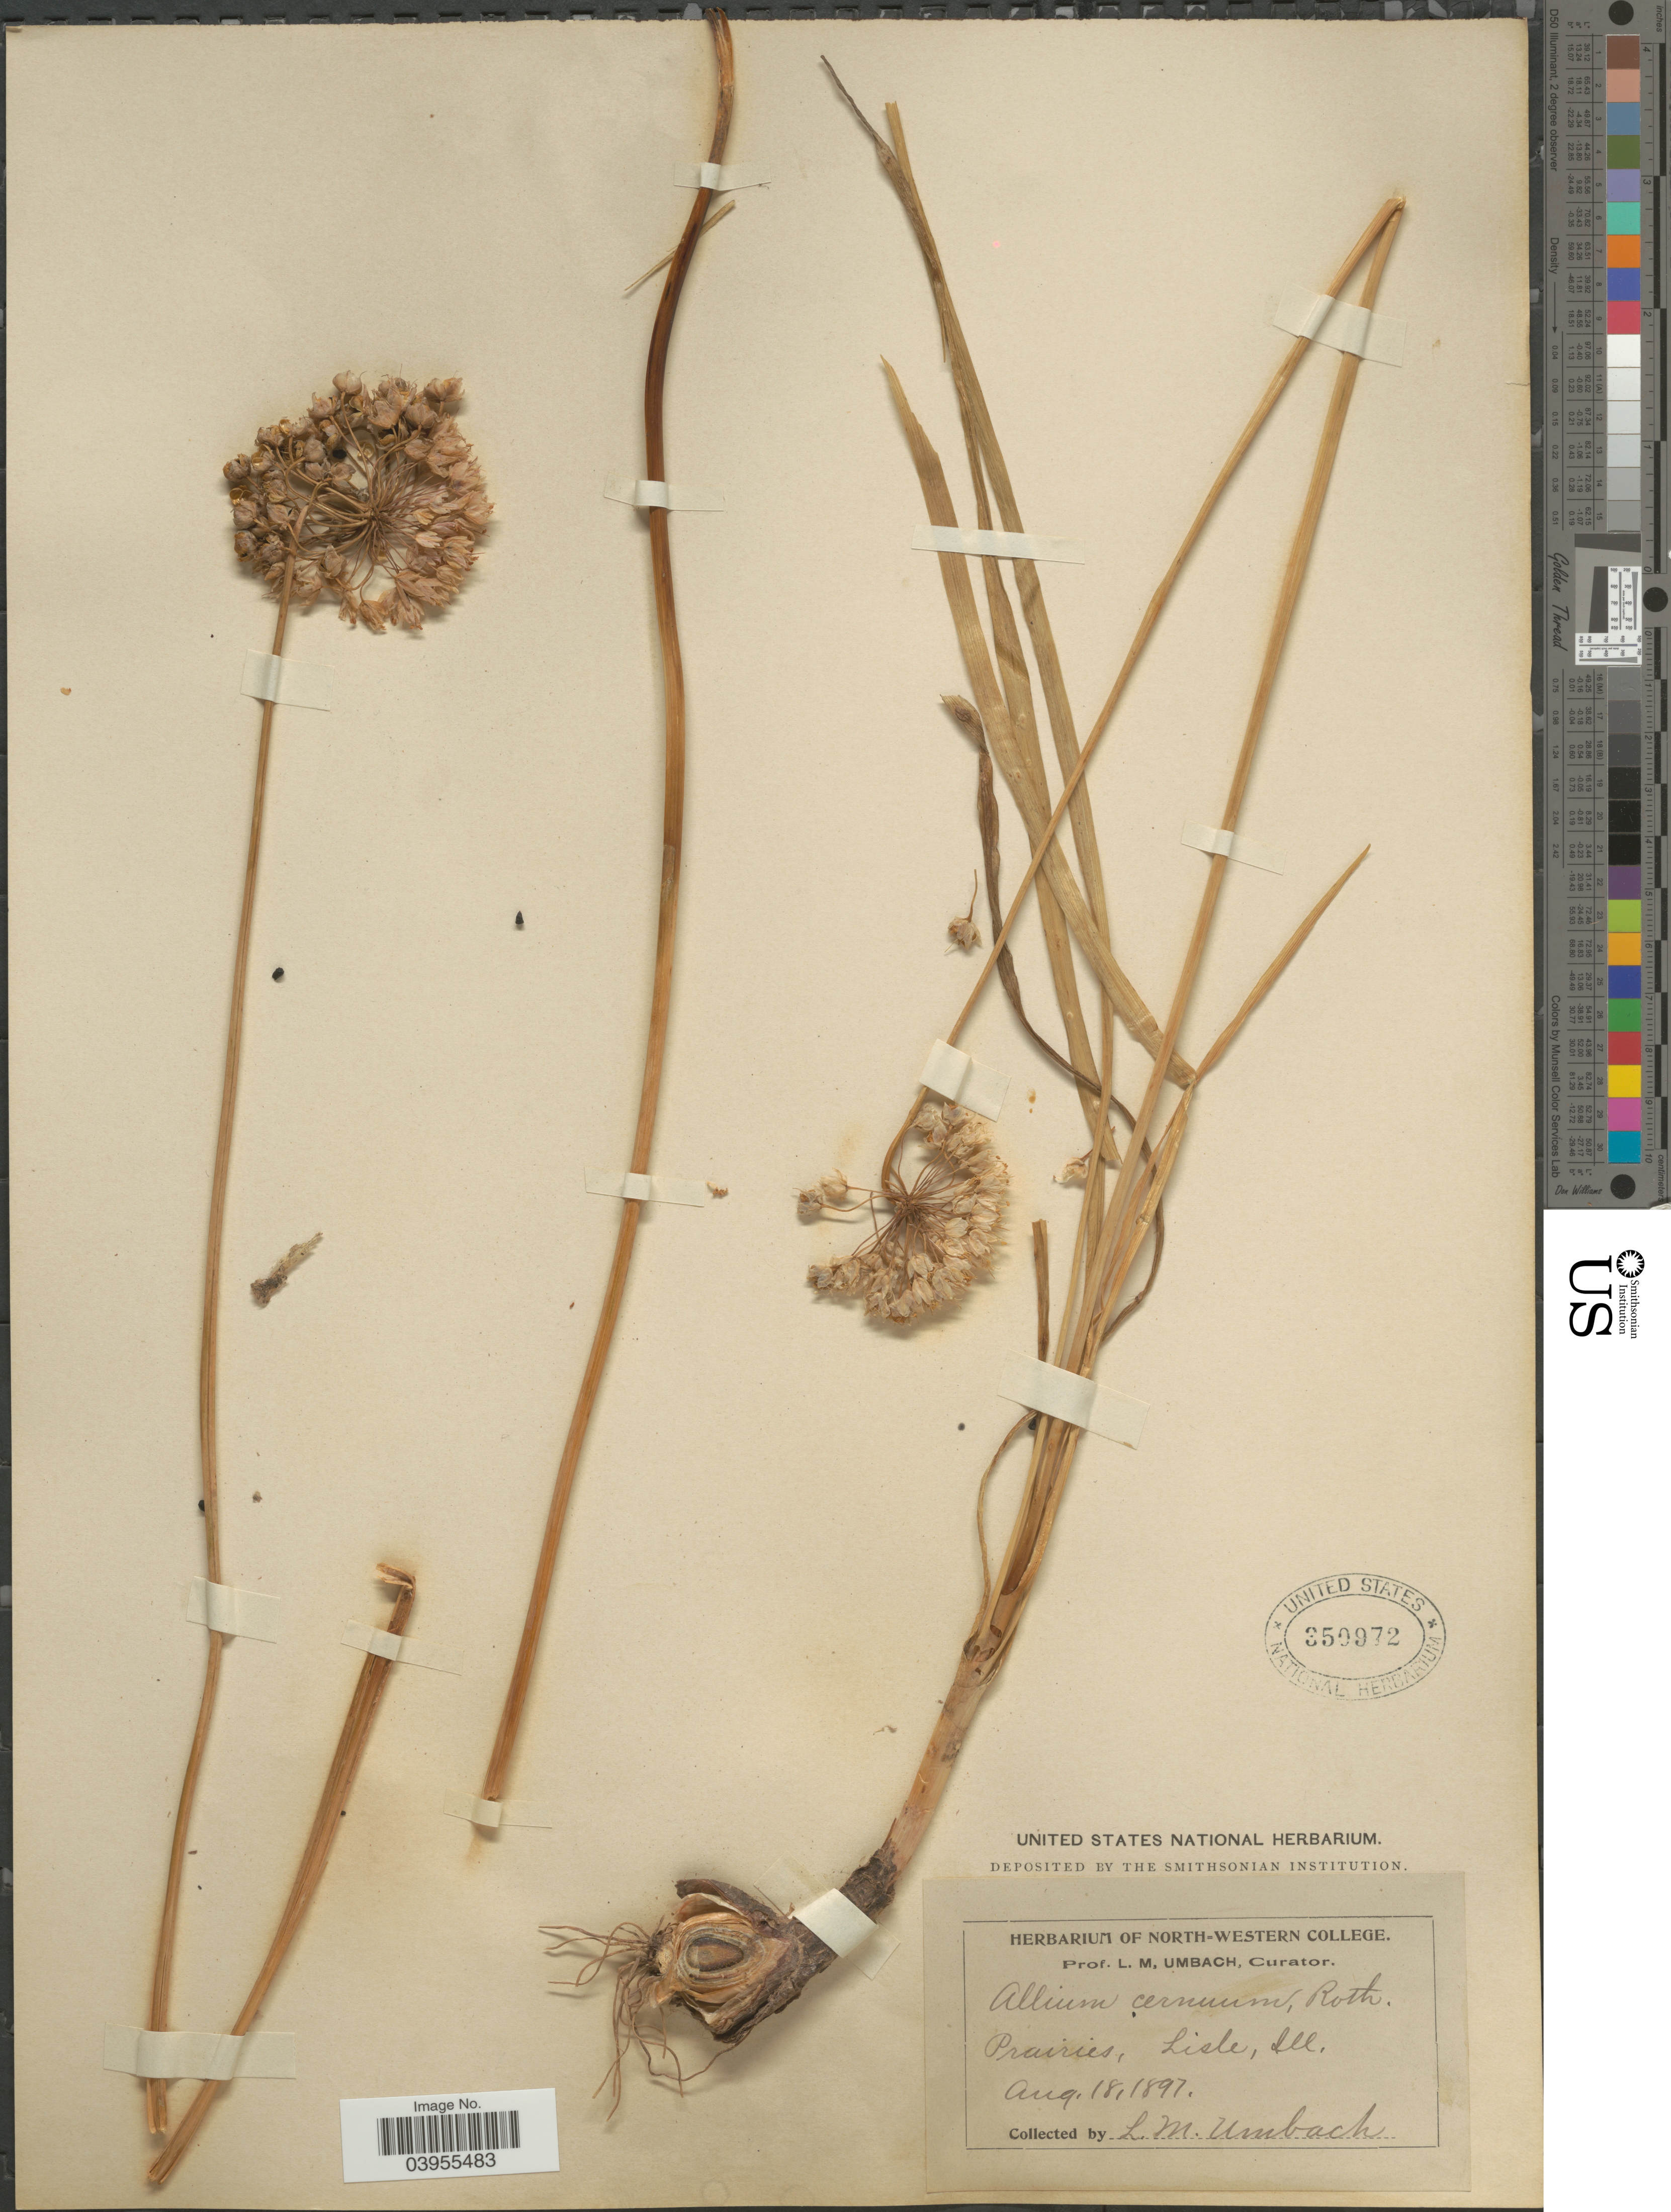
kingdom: Plantae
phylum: Tracheophyta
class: Liliopsida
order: Asparagales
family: Amaryllidaceae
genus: Allium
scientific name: Allium cernuum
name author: Roth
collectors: L. M. Umbach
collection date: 1897-08-18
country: United States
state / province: Illinois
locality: Prairies, Lisle.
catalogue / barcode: US 350972